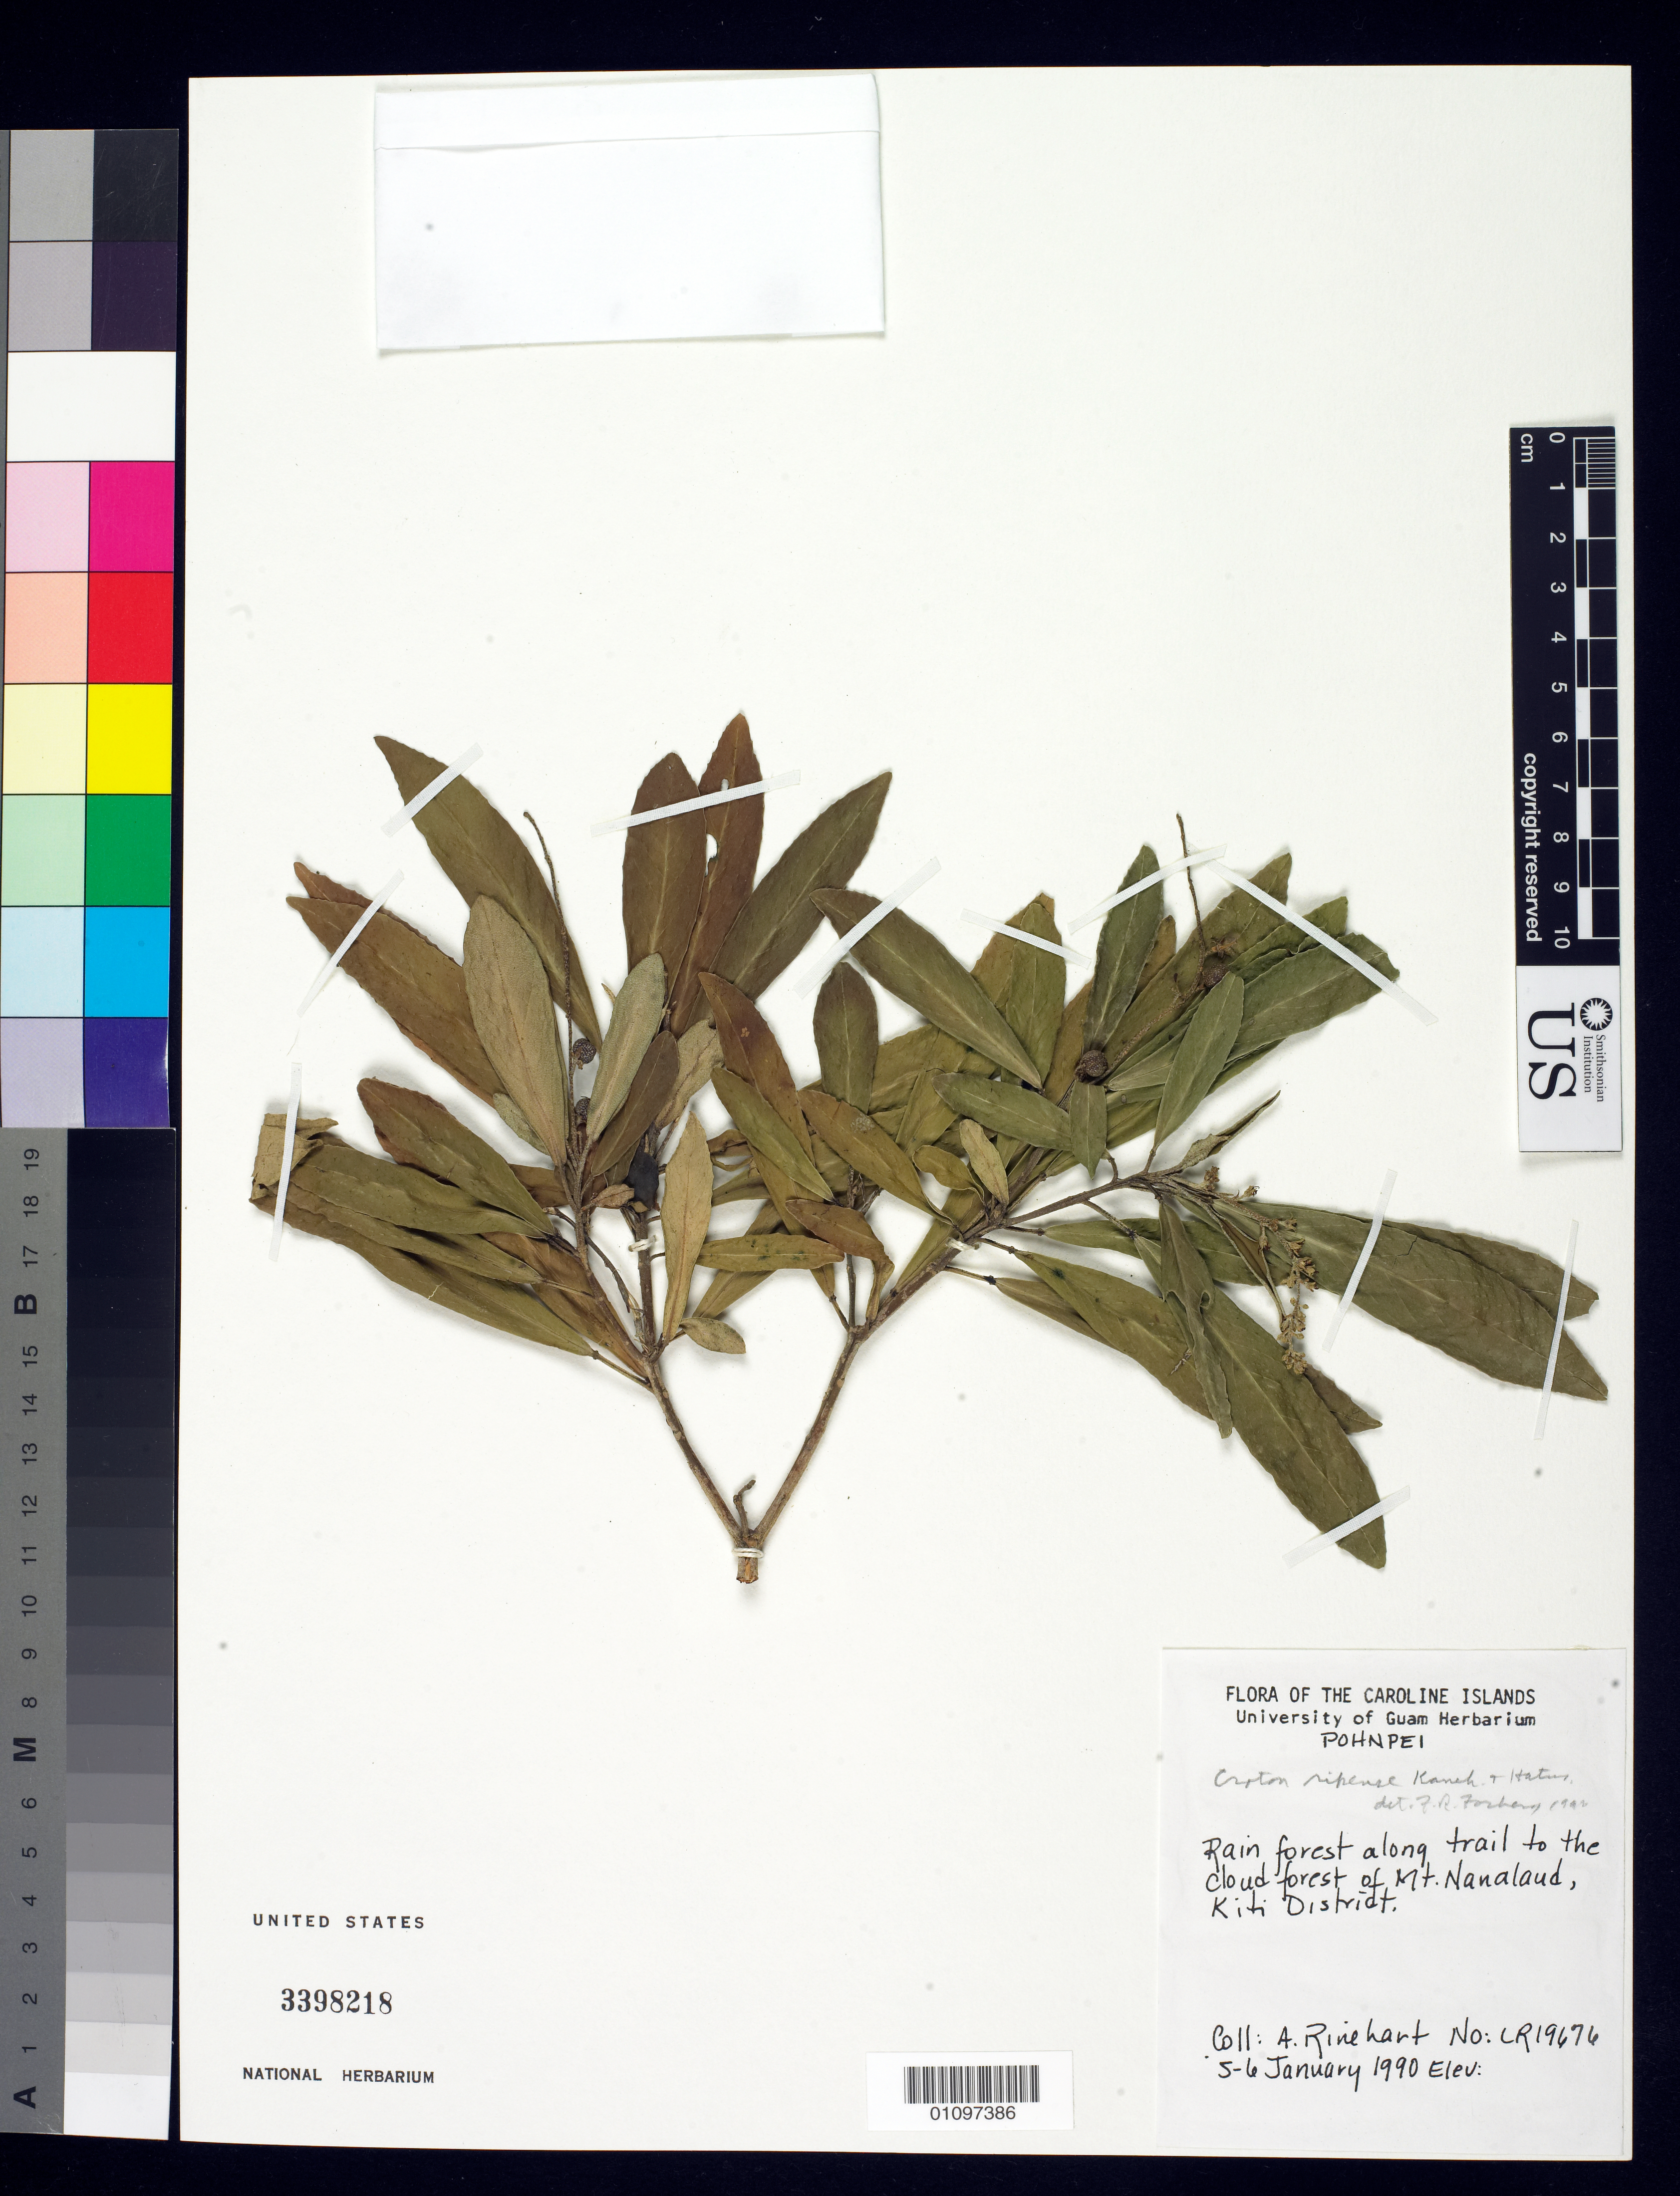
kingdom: Plantae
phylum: Tracheophyta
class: Magnoliopsida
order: Malpighiales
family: Euphorbiaceae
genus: Croton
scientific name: Croton ripensis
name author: Kaneh. & Hatus.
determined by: Fosberg, F. R.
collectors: A. Rinehart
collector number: LR19676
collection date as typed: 05 Jan 1990 to 06 Jan 1990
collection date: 1990-01-05/1990-01-06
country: Micronesia, Federated States of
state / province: Pohnpei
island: Pohnpei [Ponape]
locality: along trail to the cloud forest of Mt. Nanalaud, Kitti Dist.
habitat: Rain forest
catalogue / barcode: US 3398218